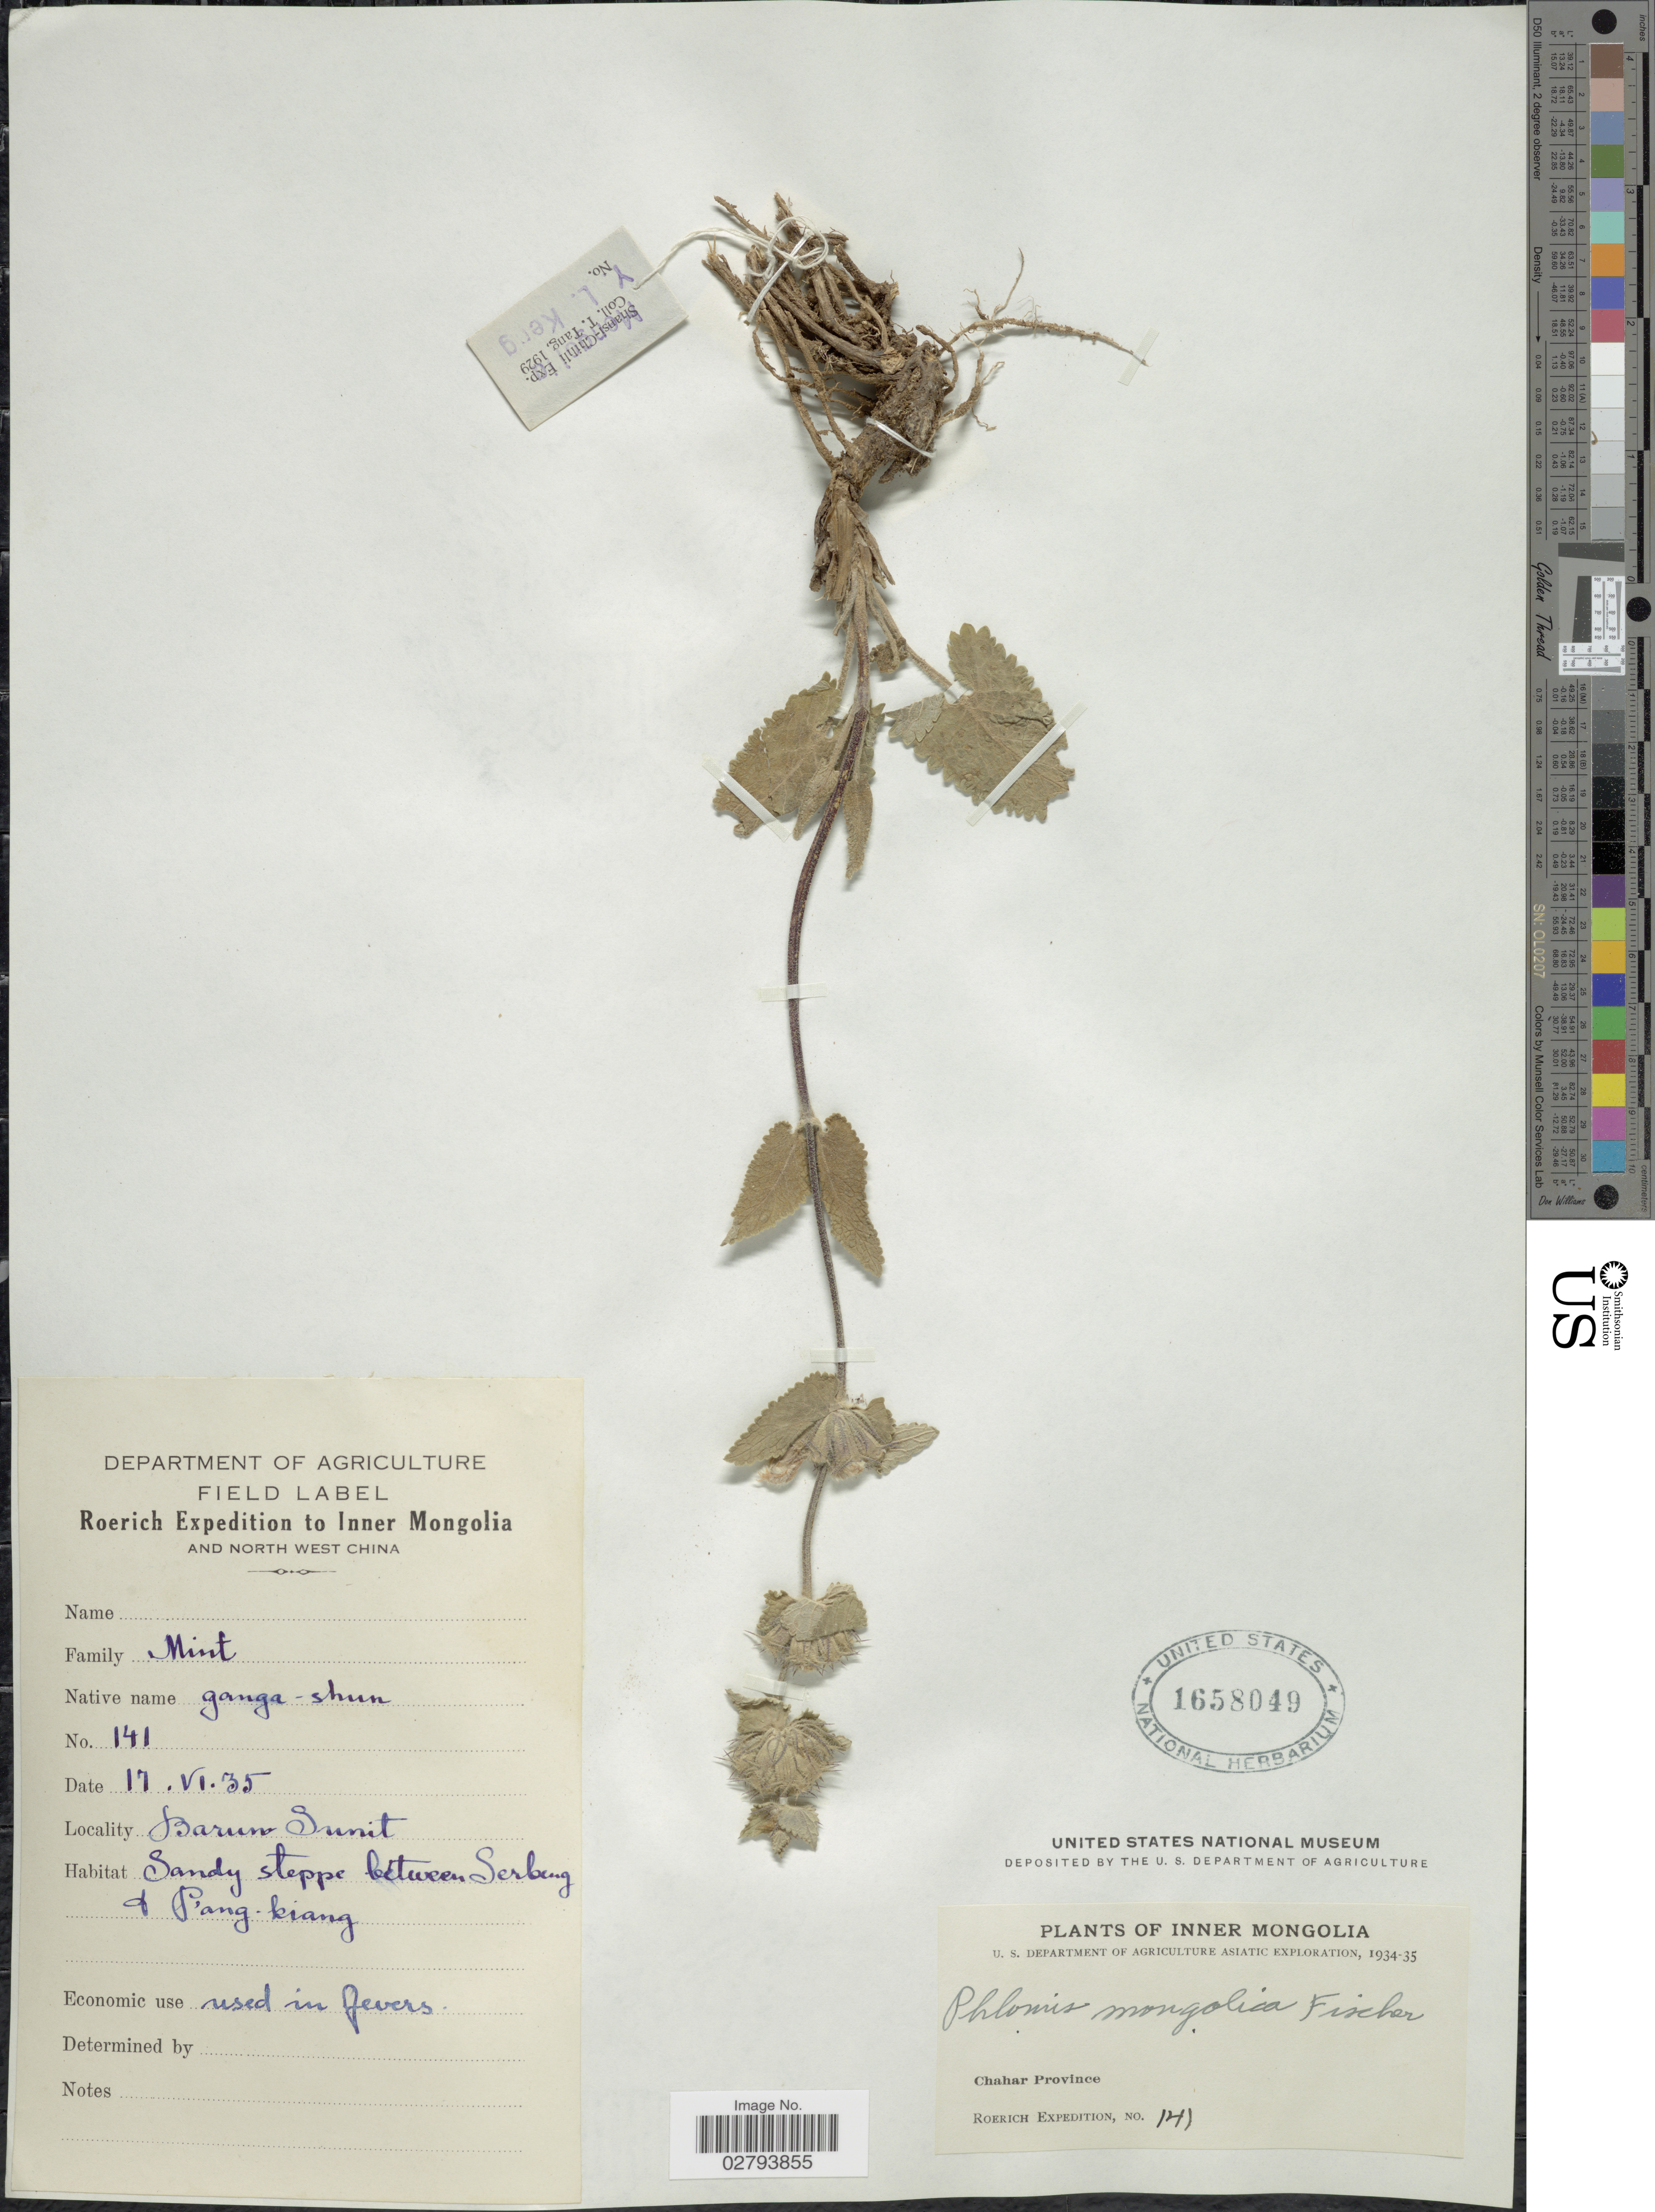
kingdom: Plantae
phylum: Tracheophyta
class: Magnoliopsida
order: Lamiales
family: Lamiaceae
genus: Phlomoides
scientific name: Phlomoides mongolica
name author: (Turcz.) Kamelin & A.L. Budantzev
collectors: -. Roerich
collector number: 141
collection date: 1935-06-17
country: China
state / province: Nei Monggol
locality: Inner Mongolia, Chahar Province, Barun Sunit, between Serbeng [interpreted] and P'ang-kiang.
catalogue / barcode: US 1658049